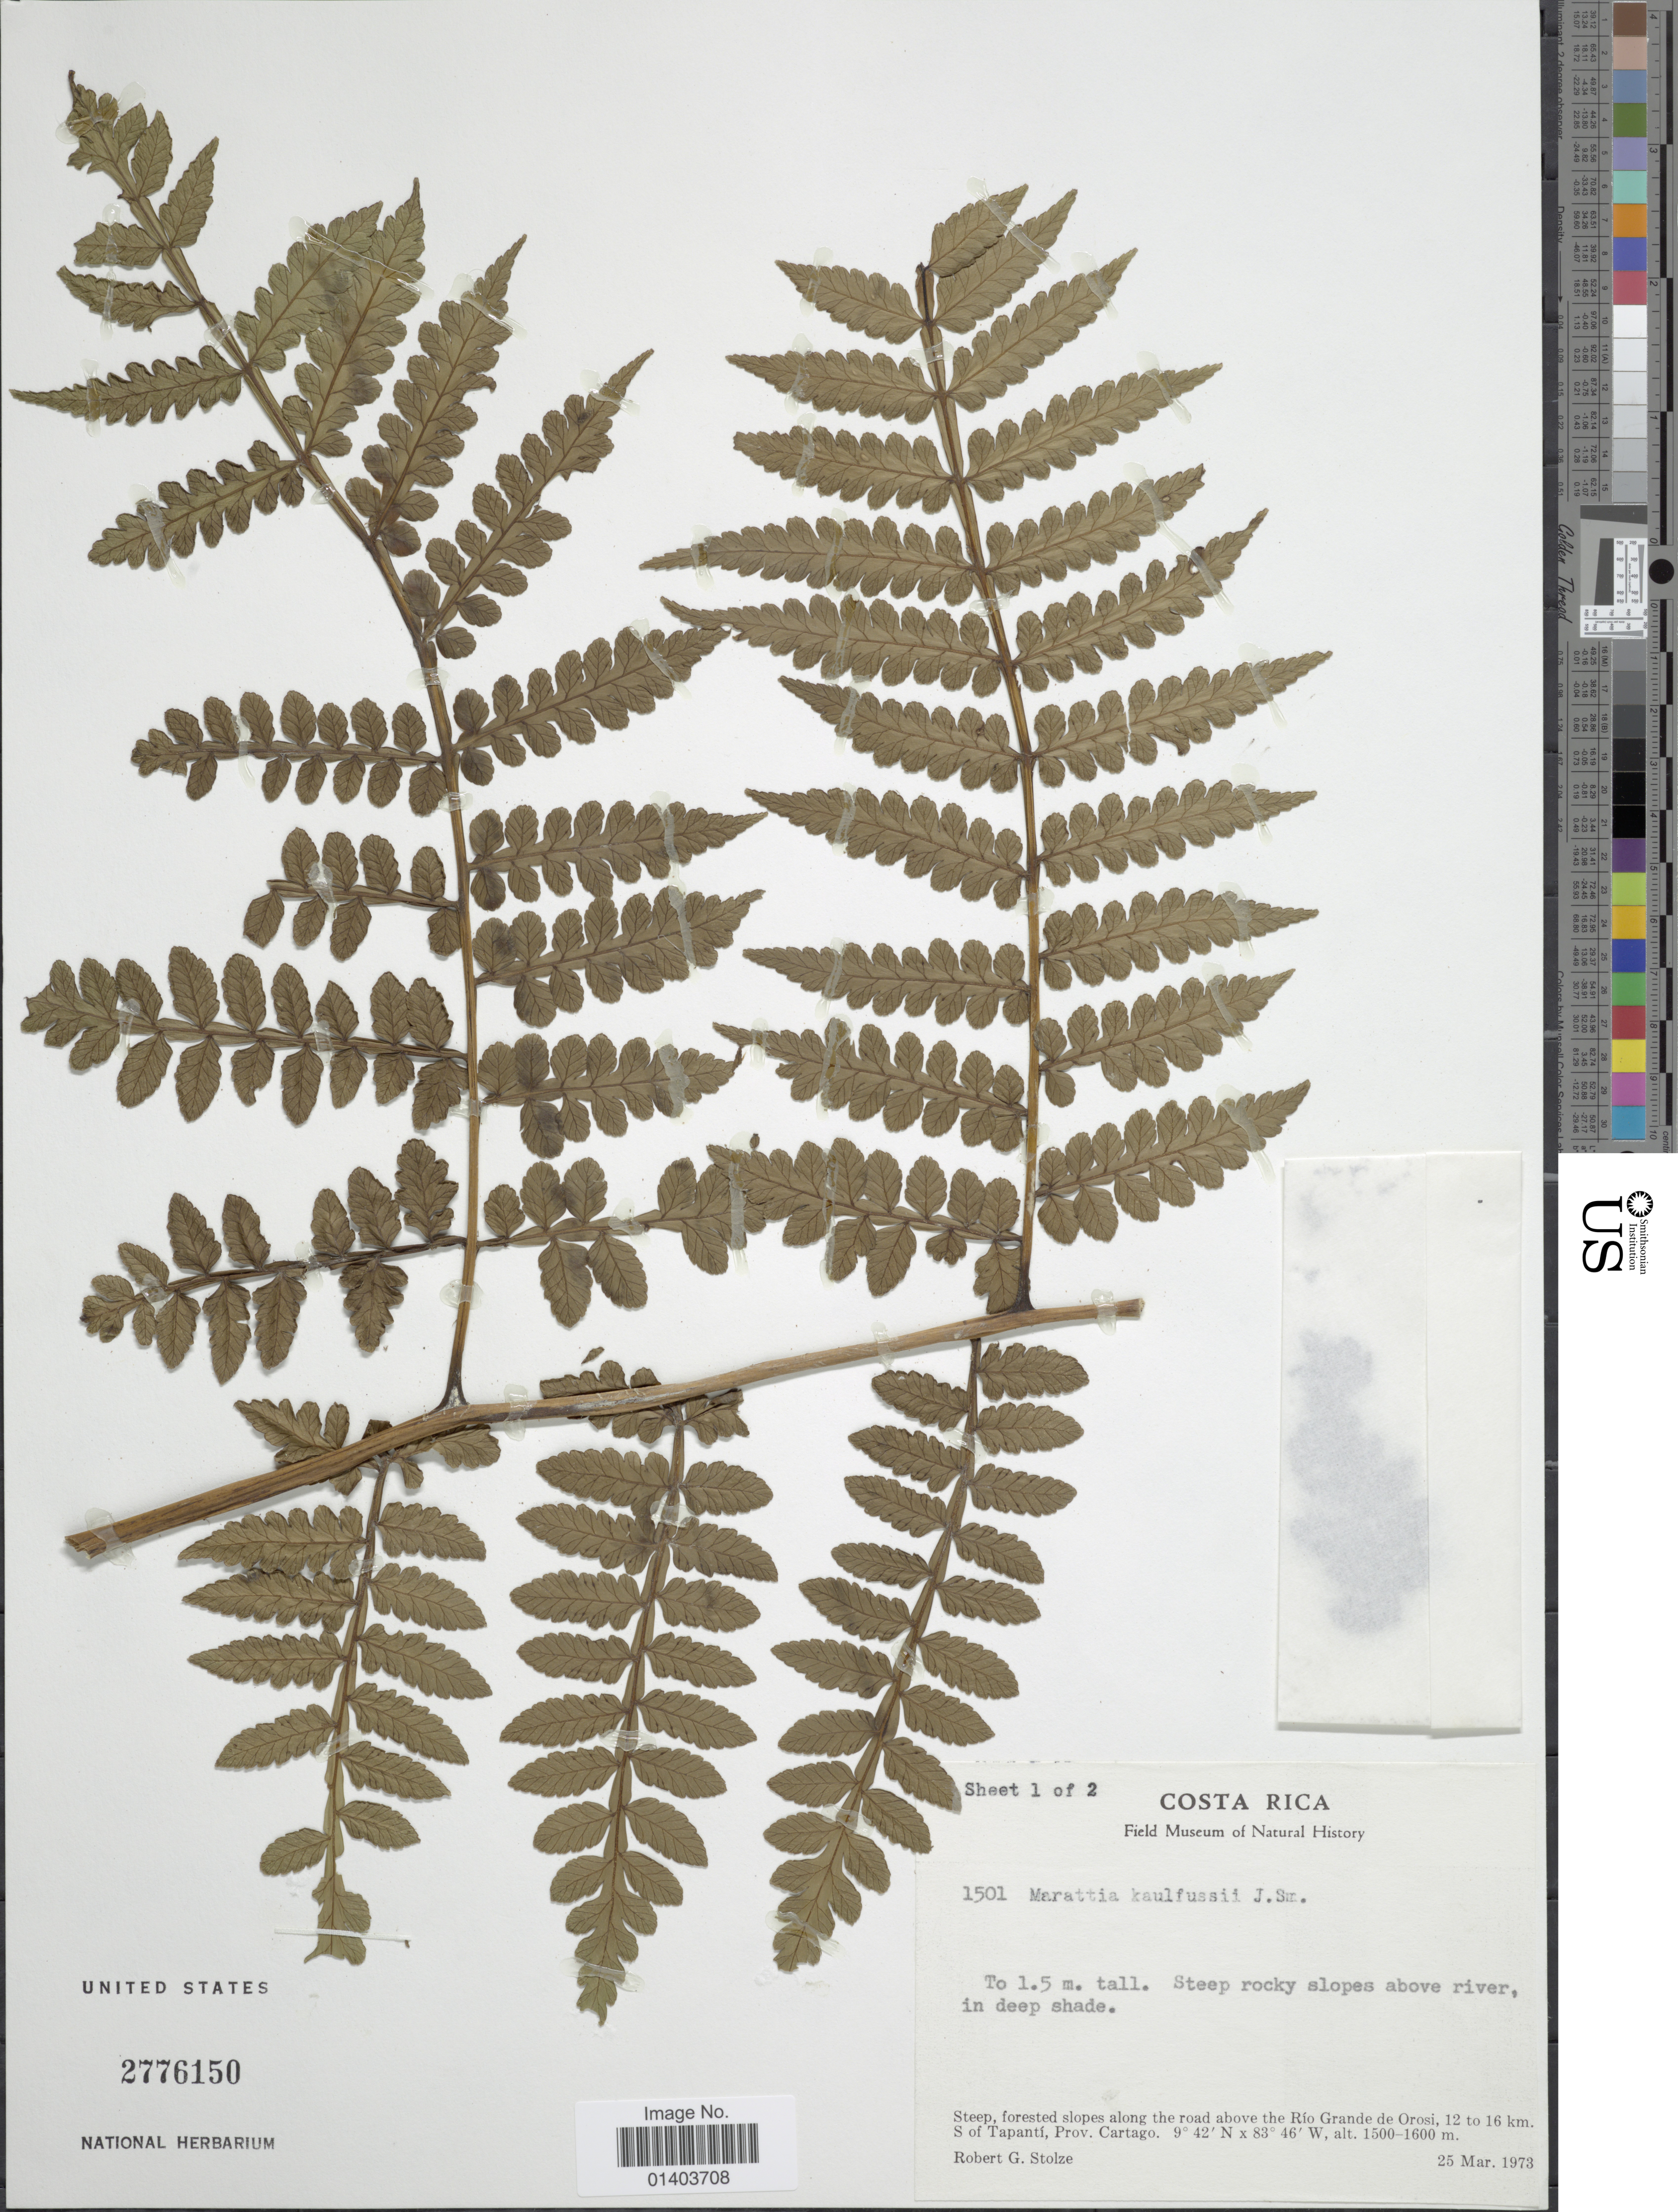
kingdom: Plantae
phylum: Tracheophyta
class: Polypodiopsida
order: Marattiales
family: Marattiaceae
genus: Eupodium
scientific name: Eupodium kaulfussii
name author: (J. Sm.) Hook.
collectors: R. G. Stolze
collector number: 1501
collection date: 1973-03-25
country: Costa Rica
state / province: Cartago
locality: Steep forested slopes along the road above the Río Grande de Orosi, 12 to 16 km, S of Tapanti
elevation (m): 1500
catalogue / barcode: US 2776150